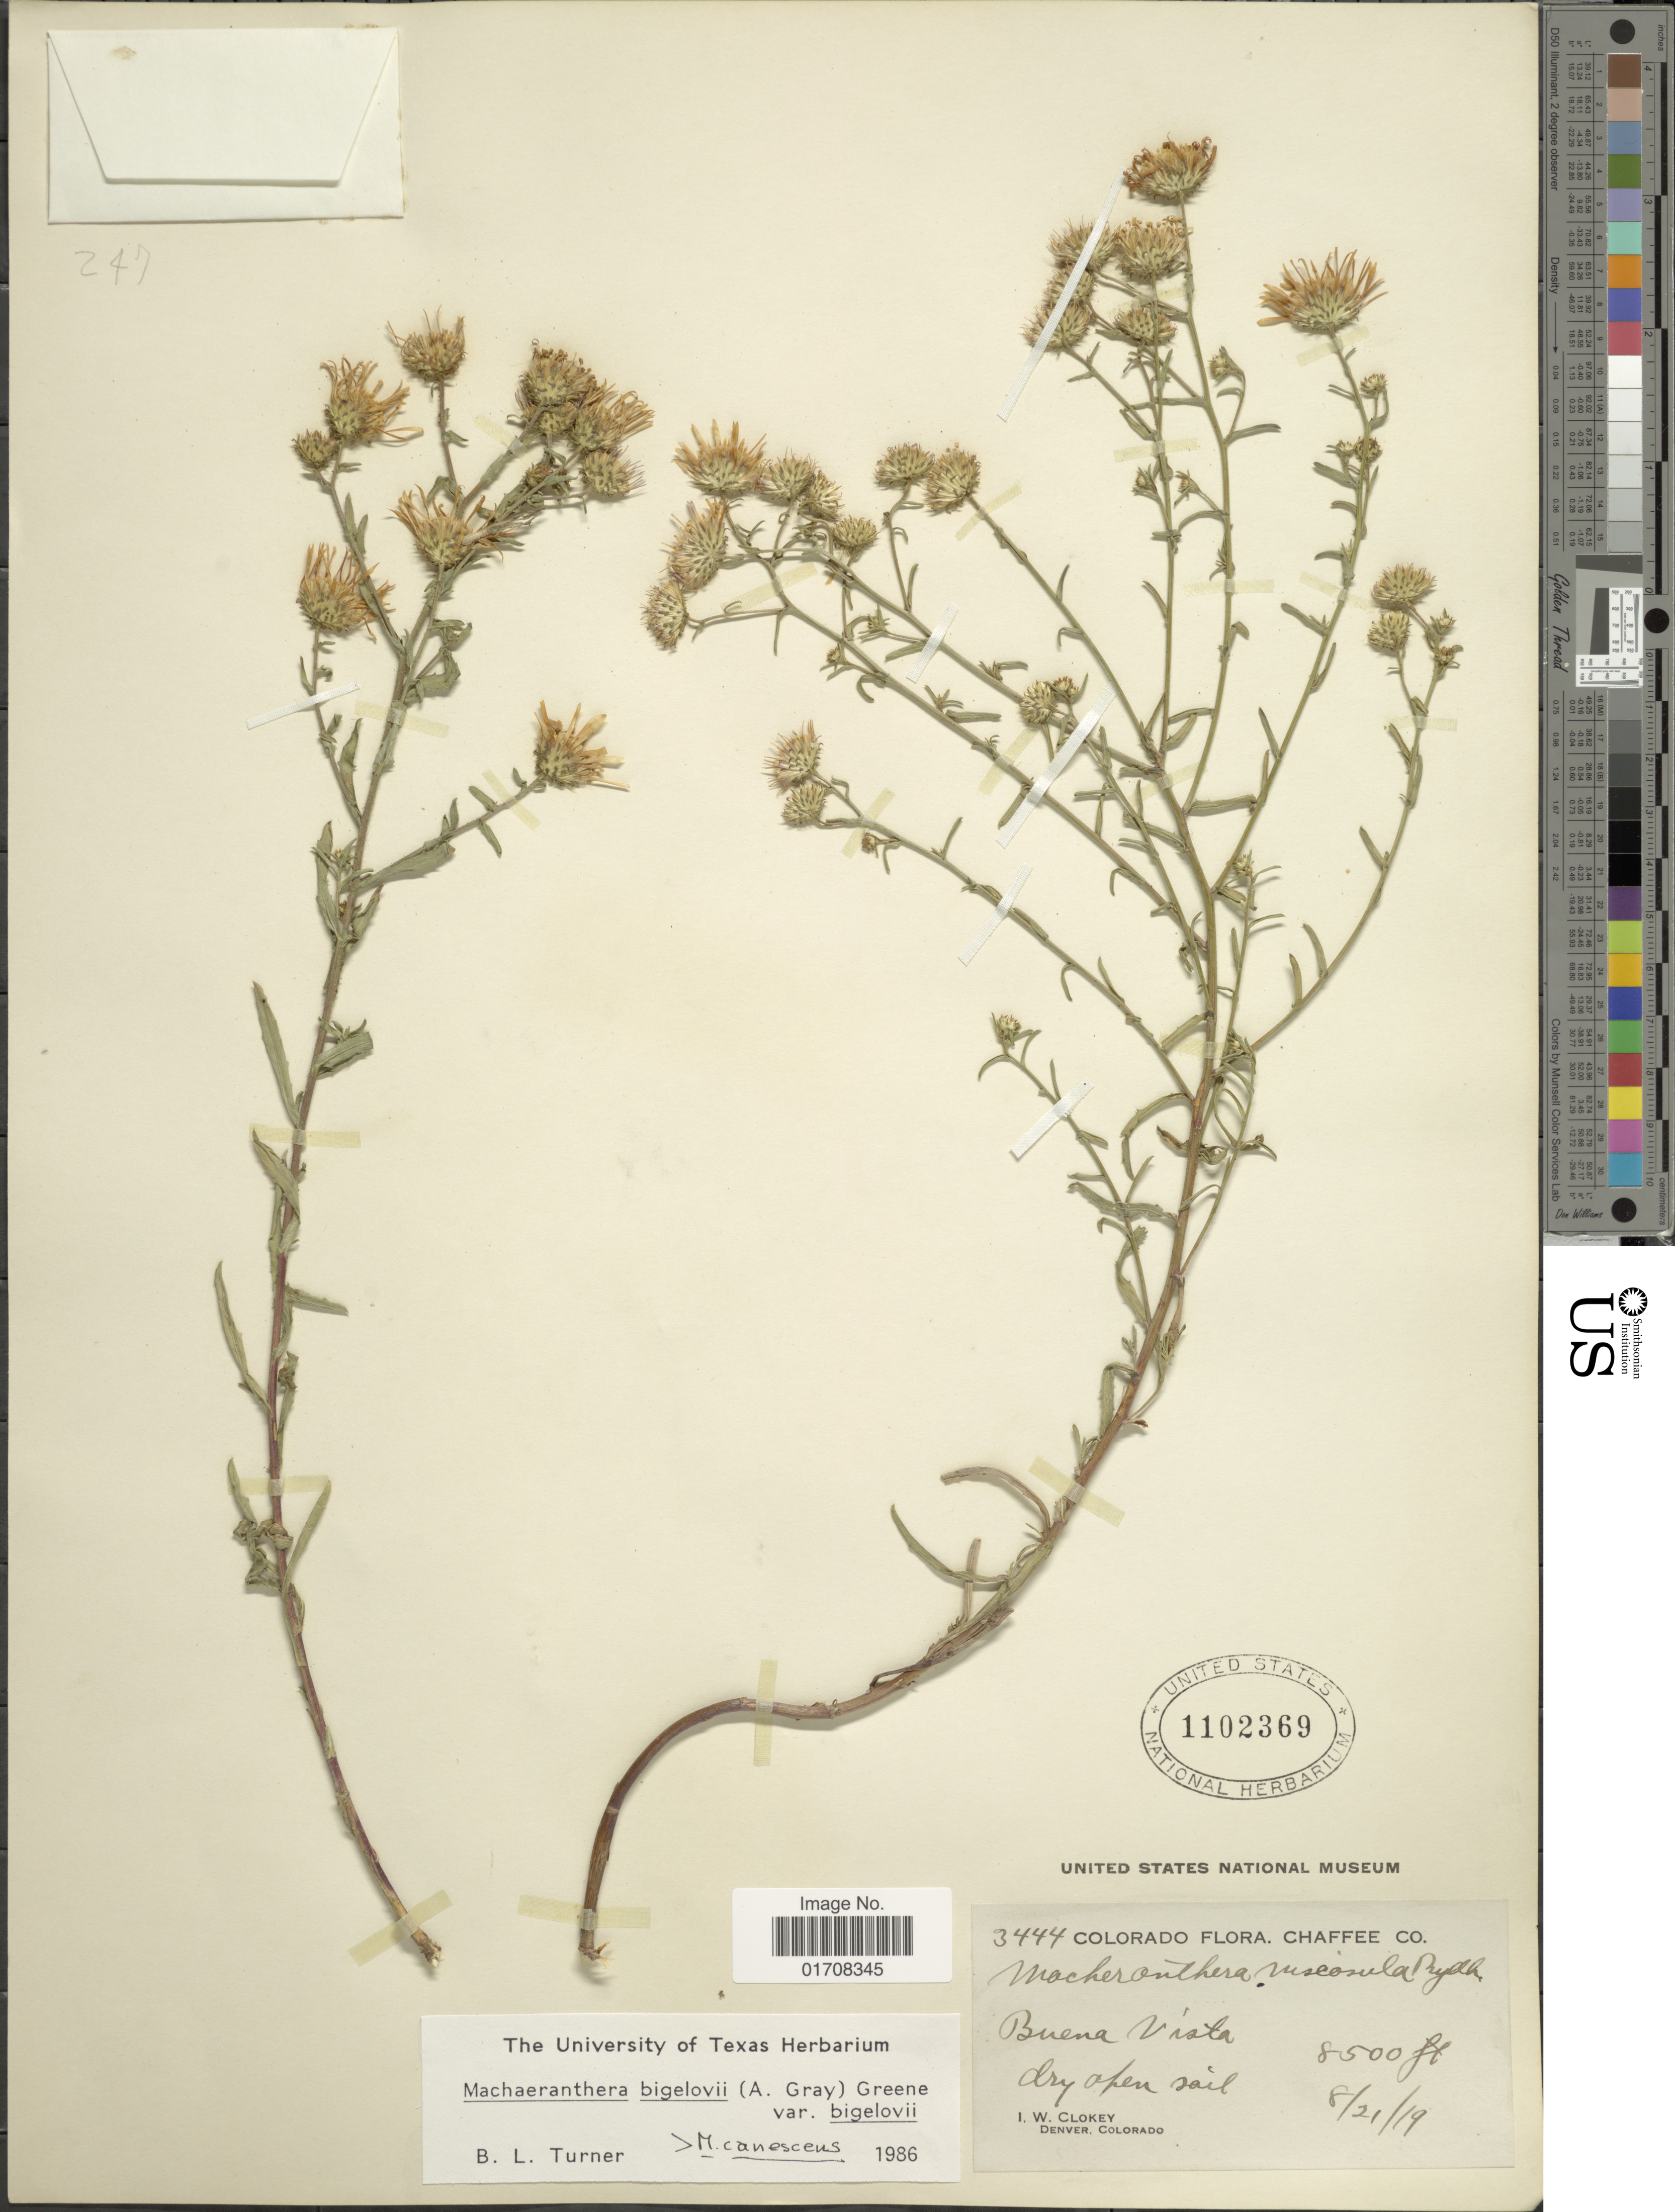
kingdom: Plantae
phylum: Tracheophyta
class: Magnoliopsida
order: Asterales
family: Asteraceae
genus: Machaeranthera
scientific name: Machaeranthera bigelovii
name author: (A. Gray) Greene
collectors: I. W. Clokey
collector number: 3444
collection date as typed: Transcribed d/m/y: 21/8/19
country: United States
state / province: Colorado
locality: Chaffee Co., Buena Vista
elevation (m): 2591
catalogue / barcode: US 1102369